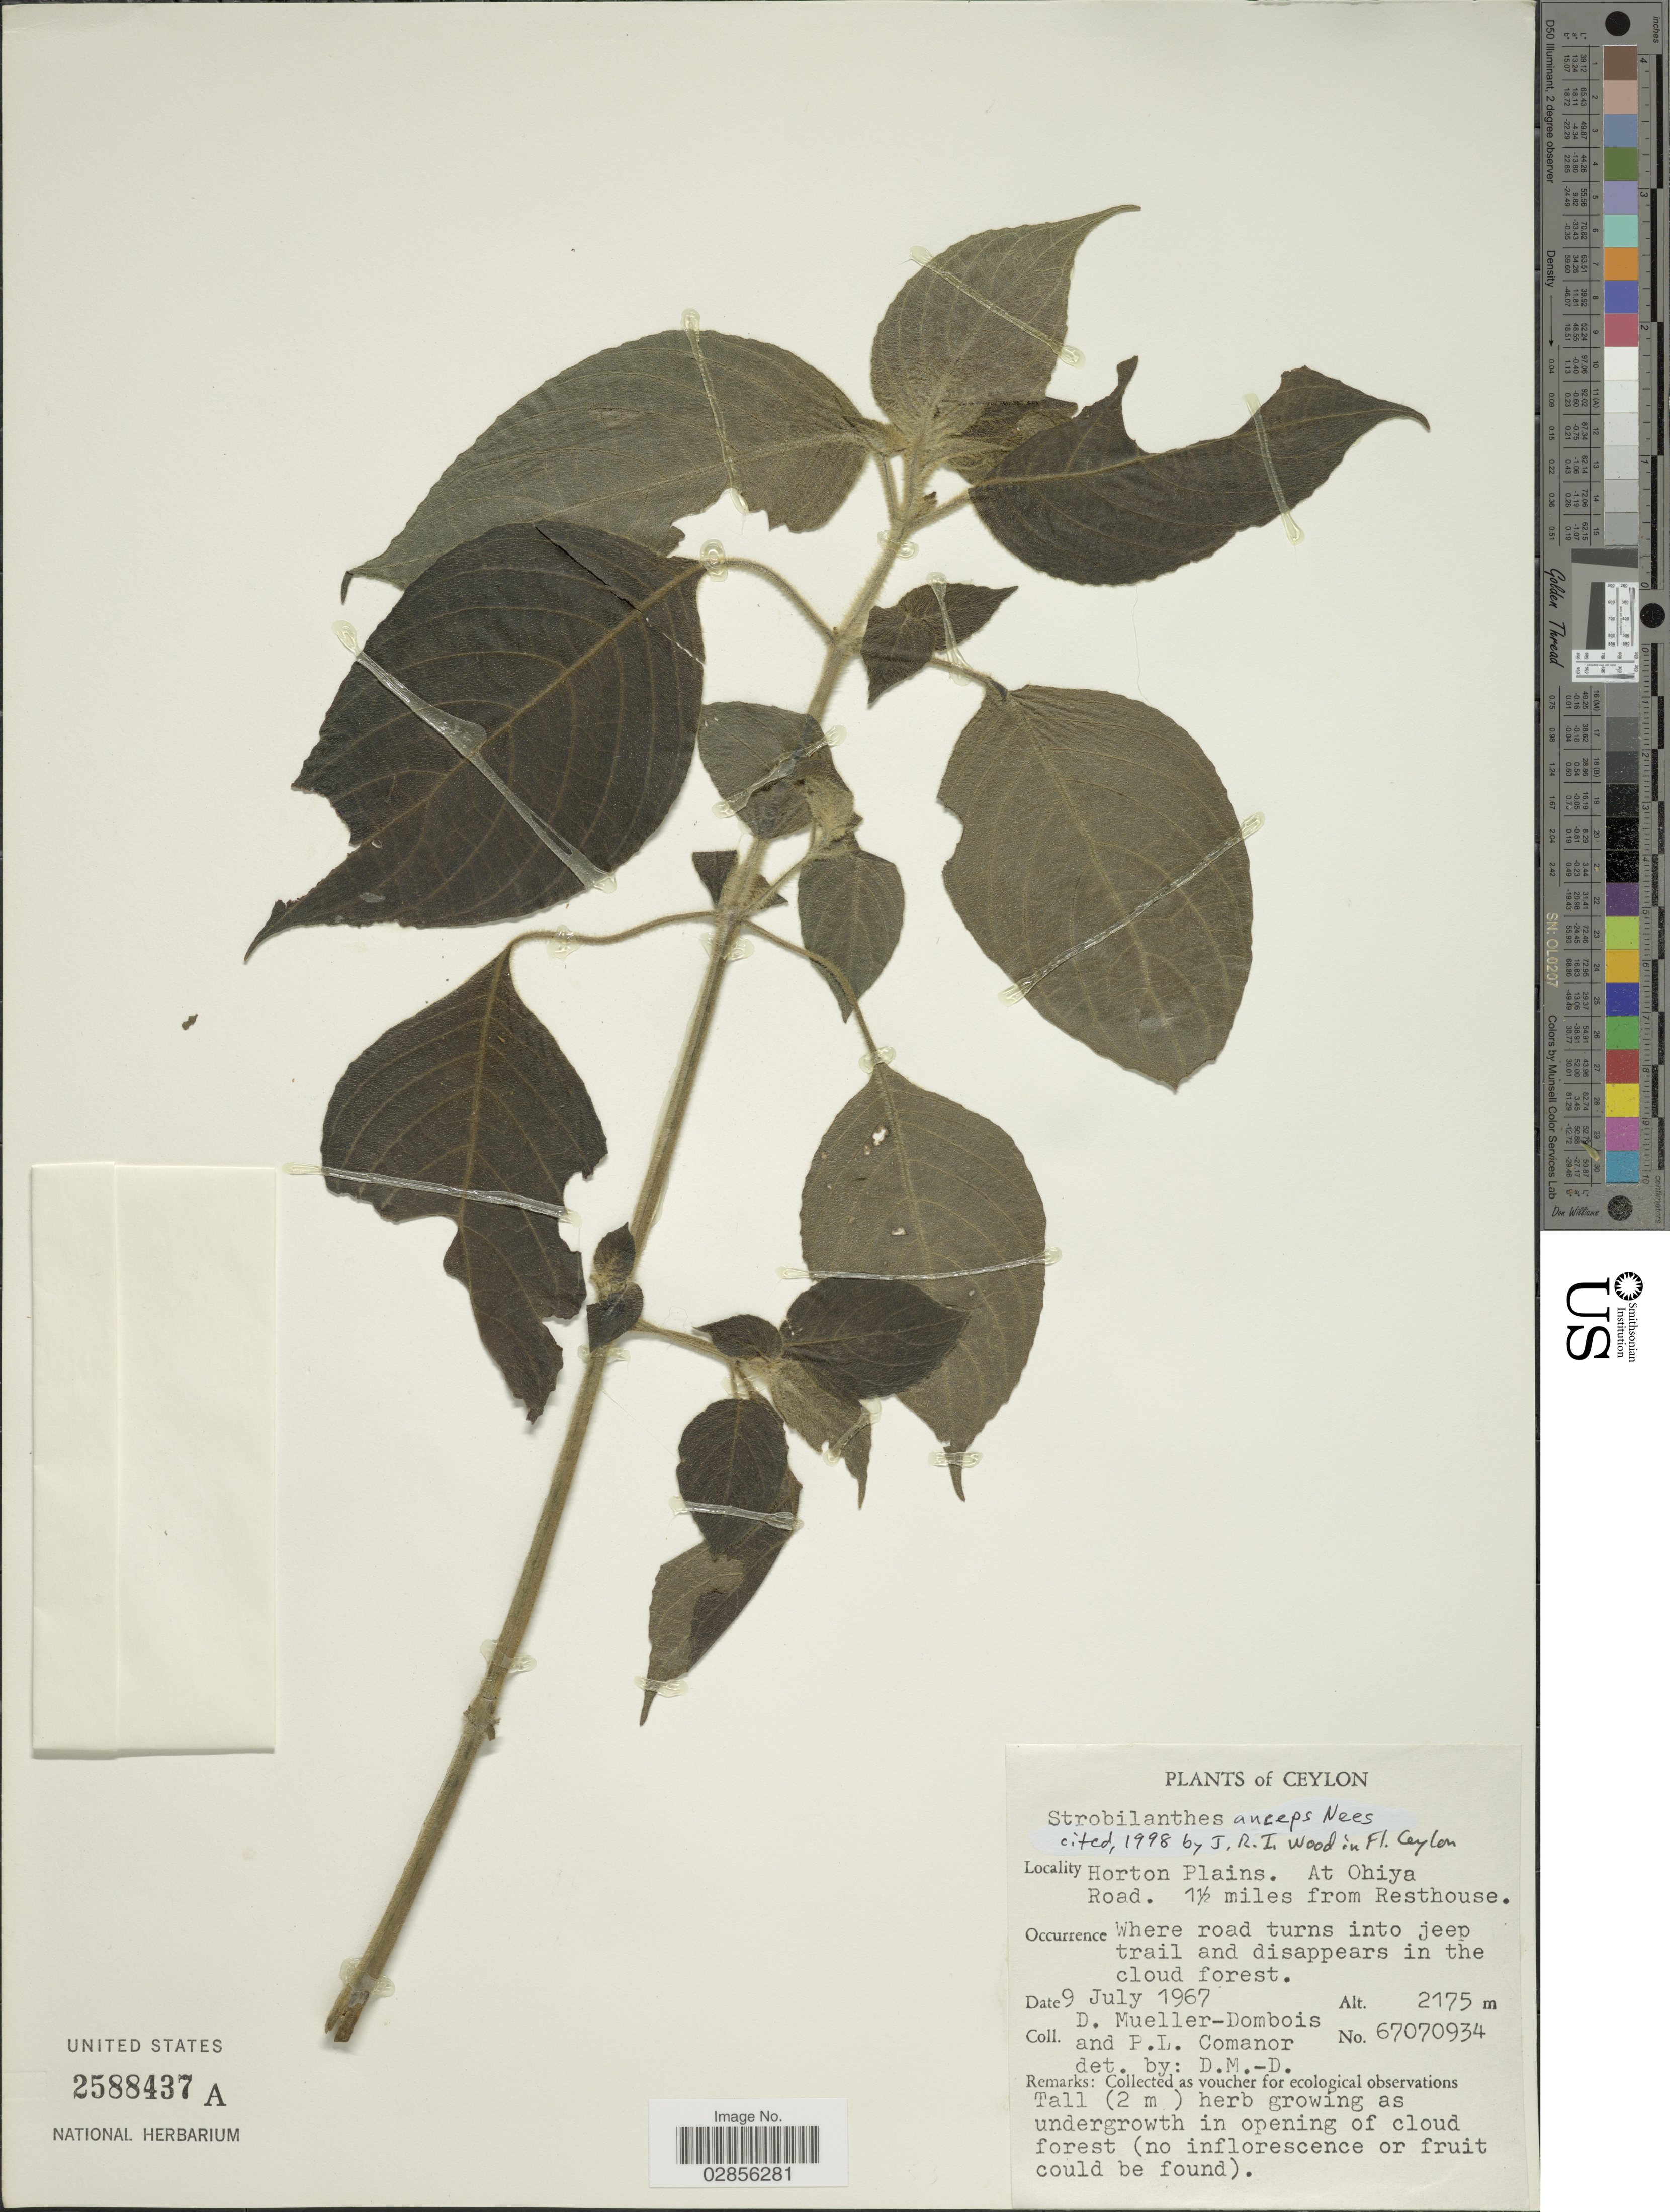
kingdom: Plantae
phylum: Tracheophyta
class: Magnoliopsida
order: Lamiales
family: Acanthaceae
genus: Strobilanthes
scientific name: Strobilanthes anceps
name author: Nees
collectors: D. Mueller-Dombois & P. Comanor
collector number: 67070934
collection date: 1967-07-09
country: Sri Lanka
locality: Ceylon. Horton Plains. At Ohiya Road. 1½ miles from Resthouse.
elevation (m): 2175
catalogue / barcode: US 2588437A